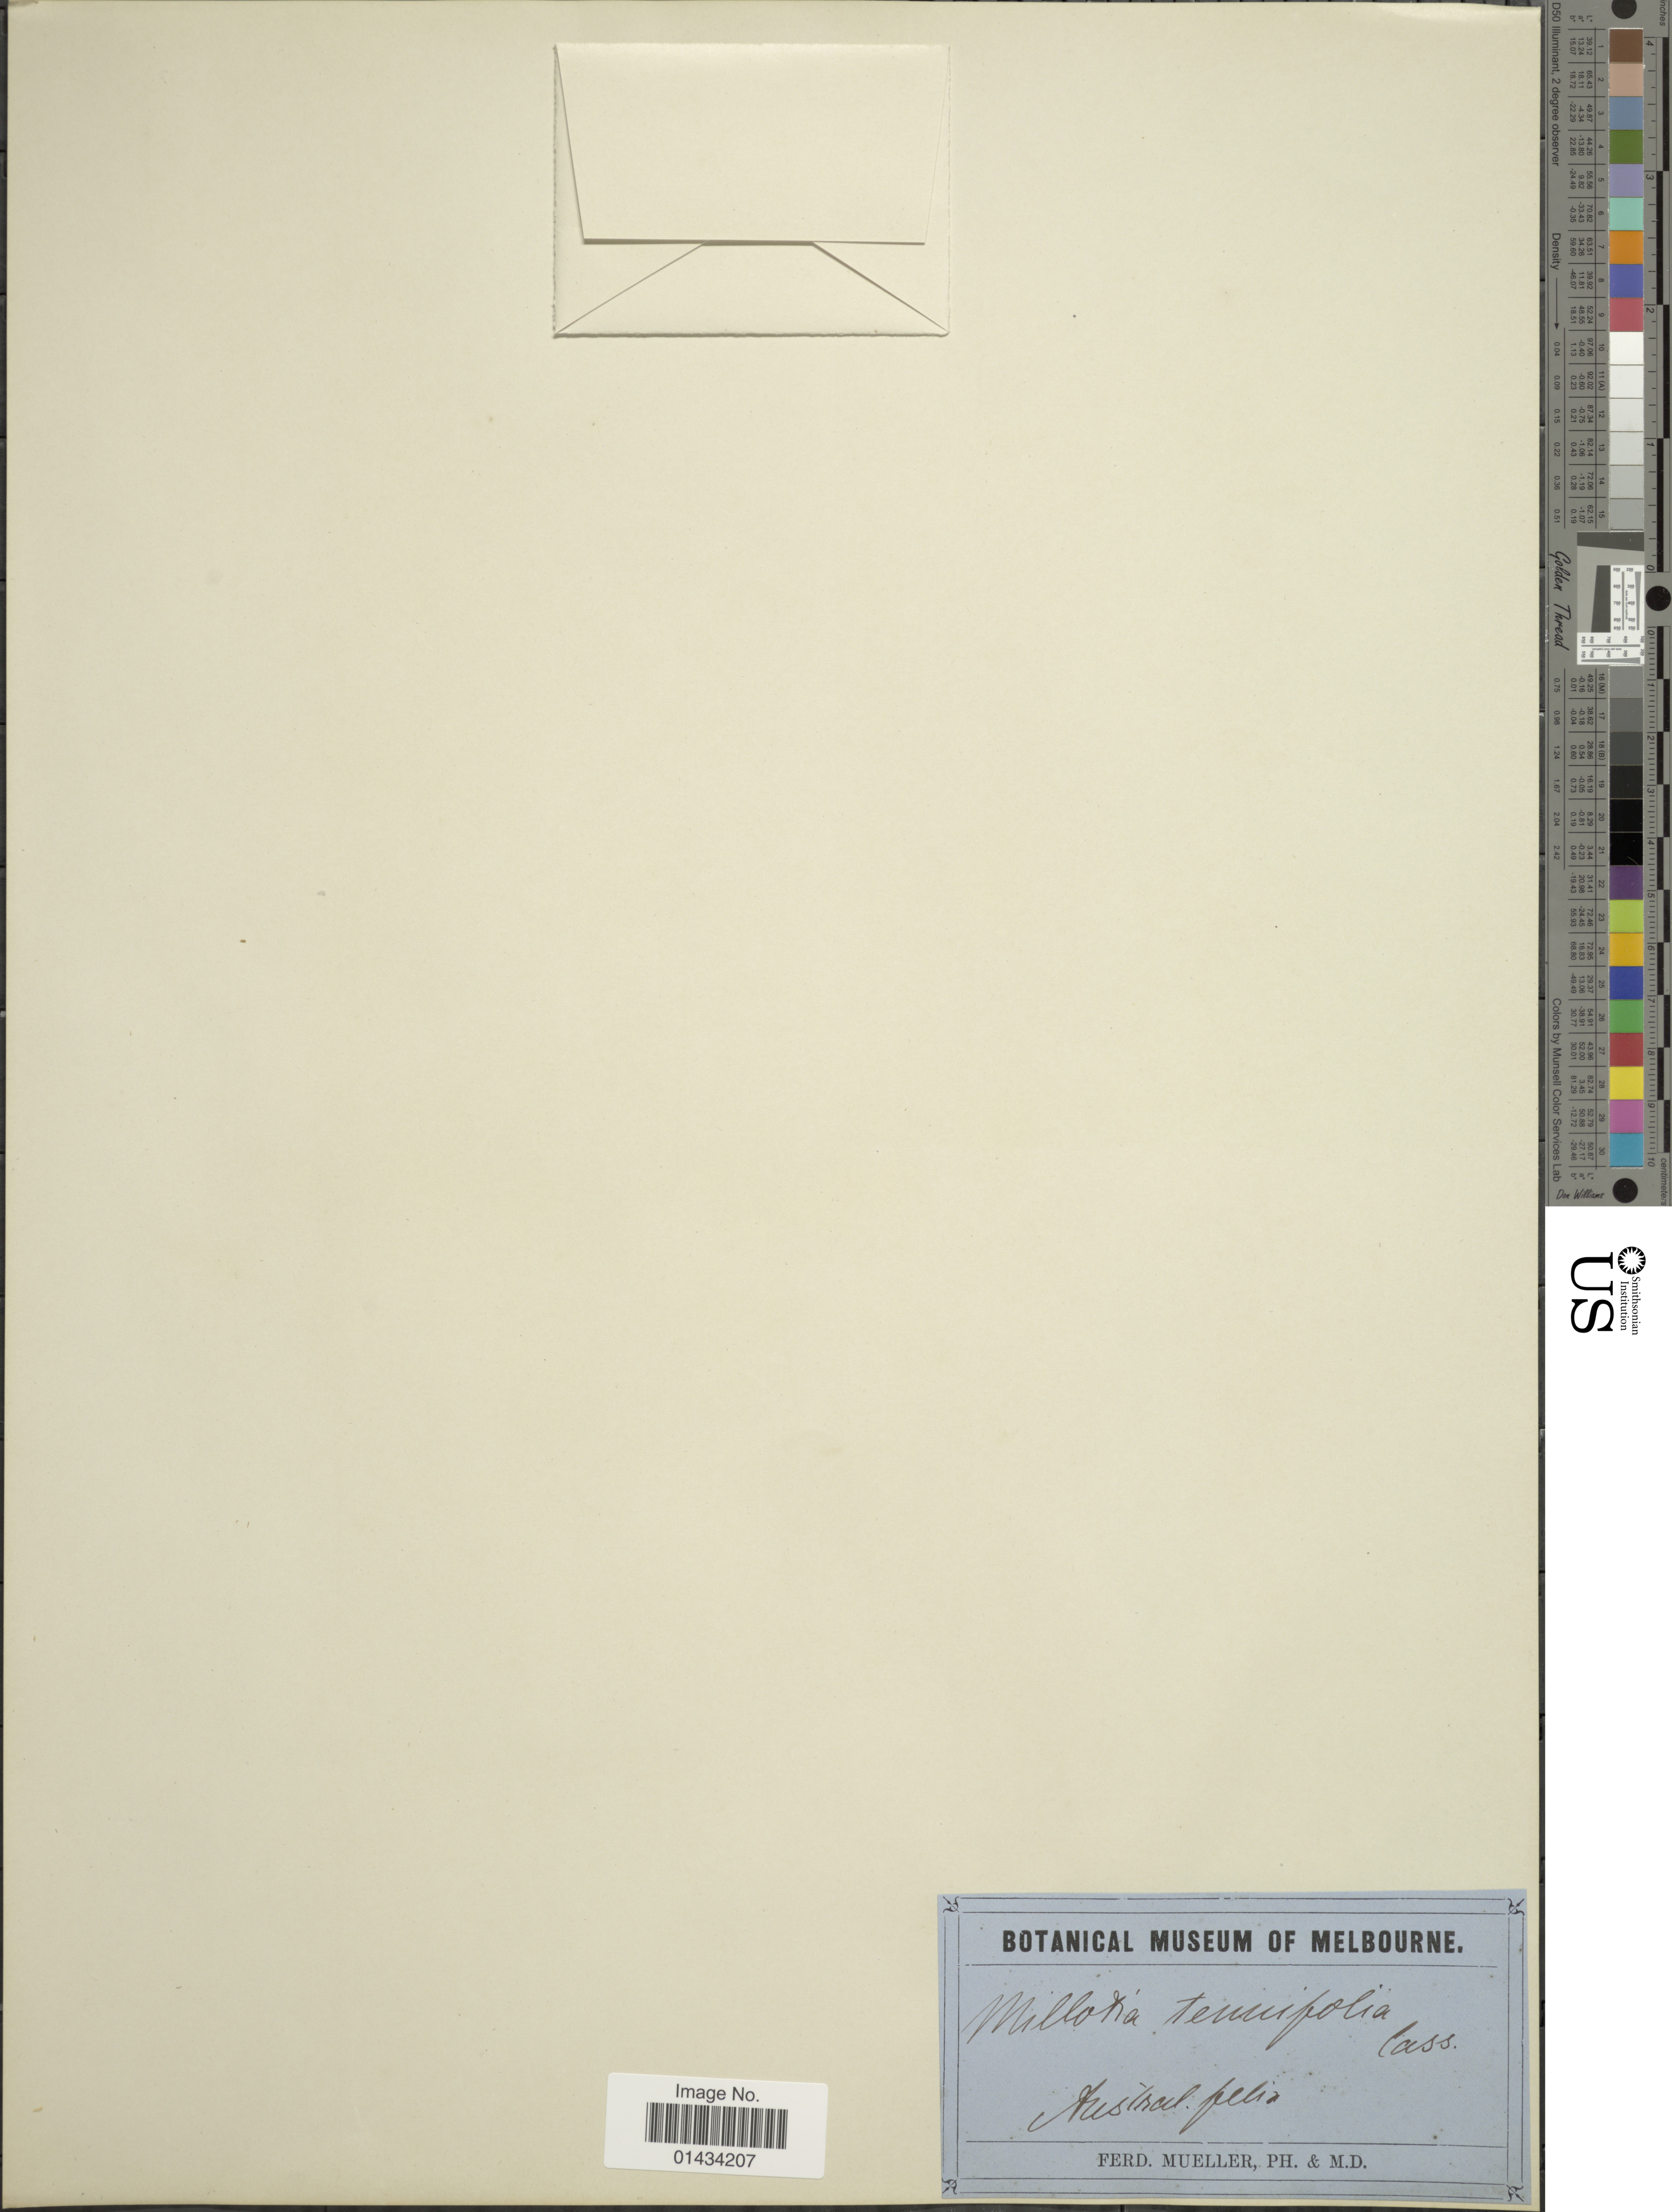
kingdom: Plantae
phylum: Tracheophyta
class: Magnoliopsida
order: Asterales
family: Asteraceae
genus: Millotia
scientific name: Millotia tenuifolia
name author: Cass.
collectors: F. Mueller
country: Australia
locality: Austral. felix